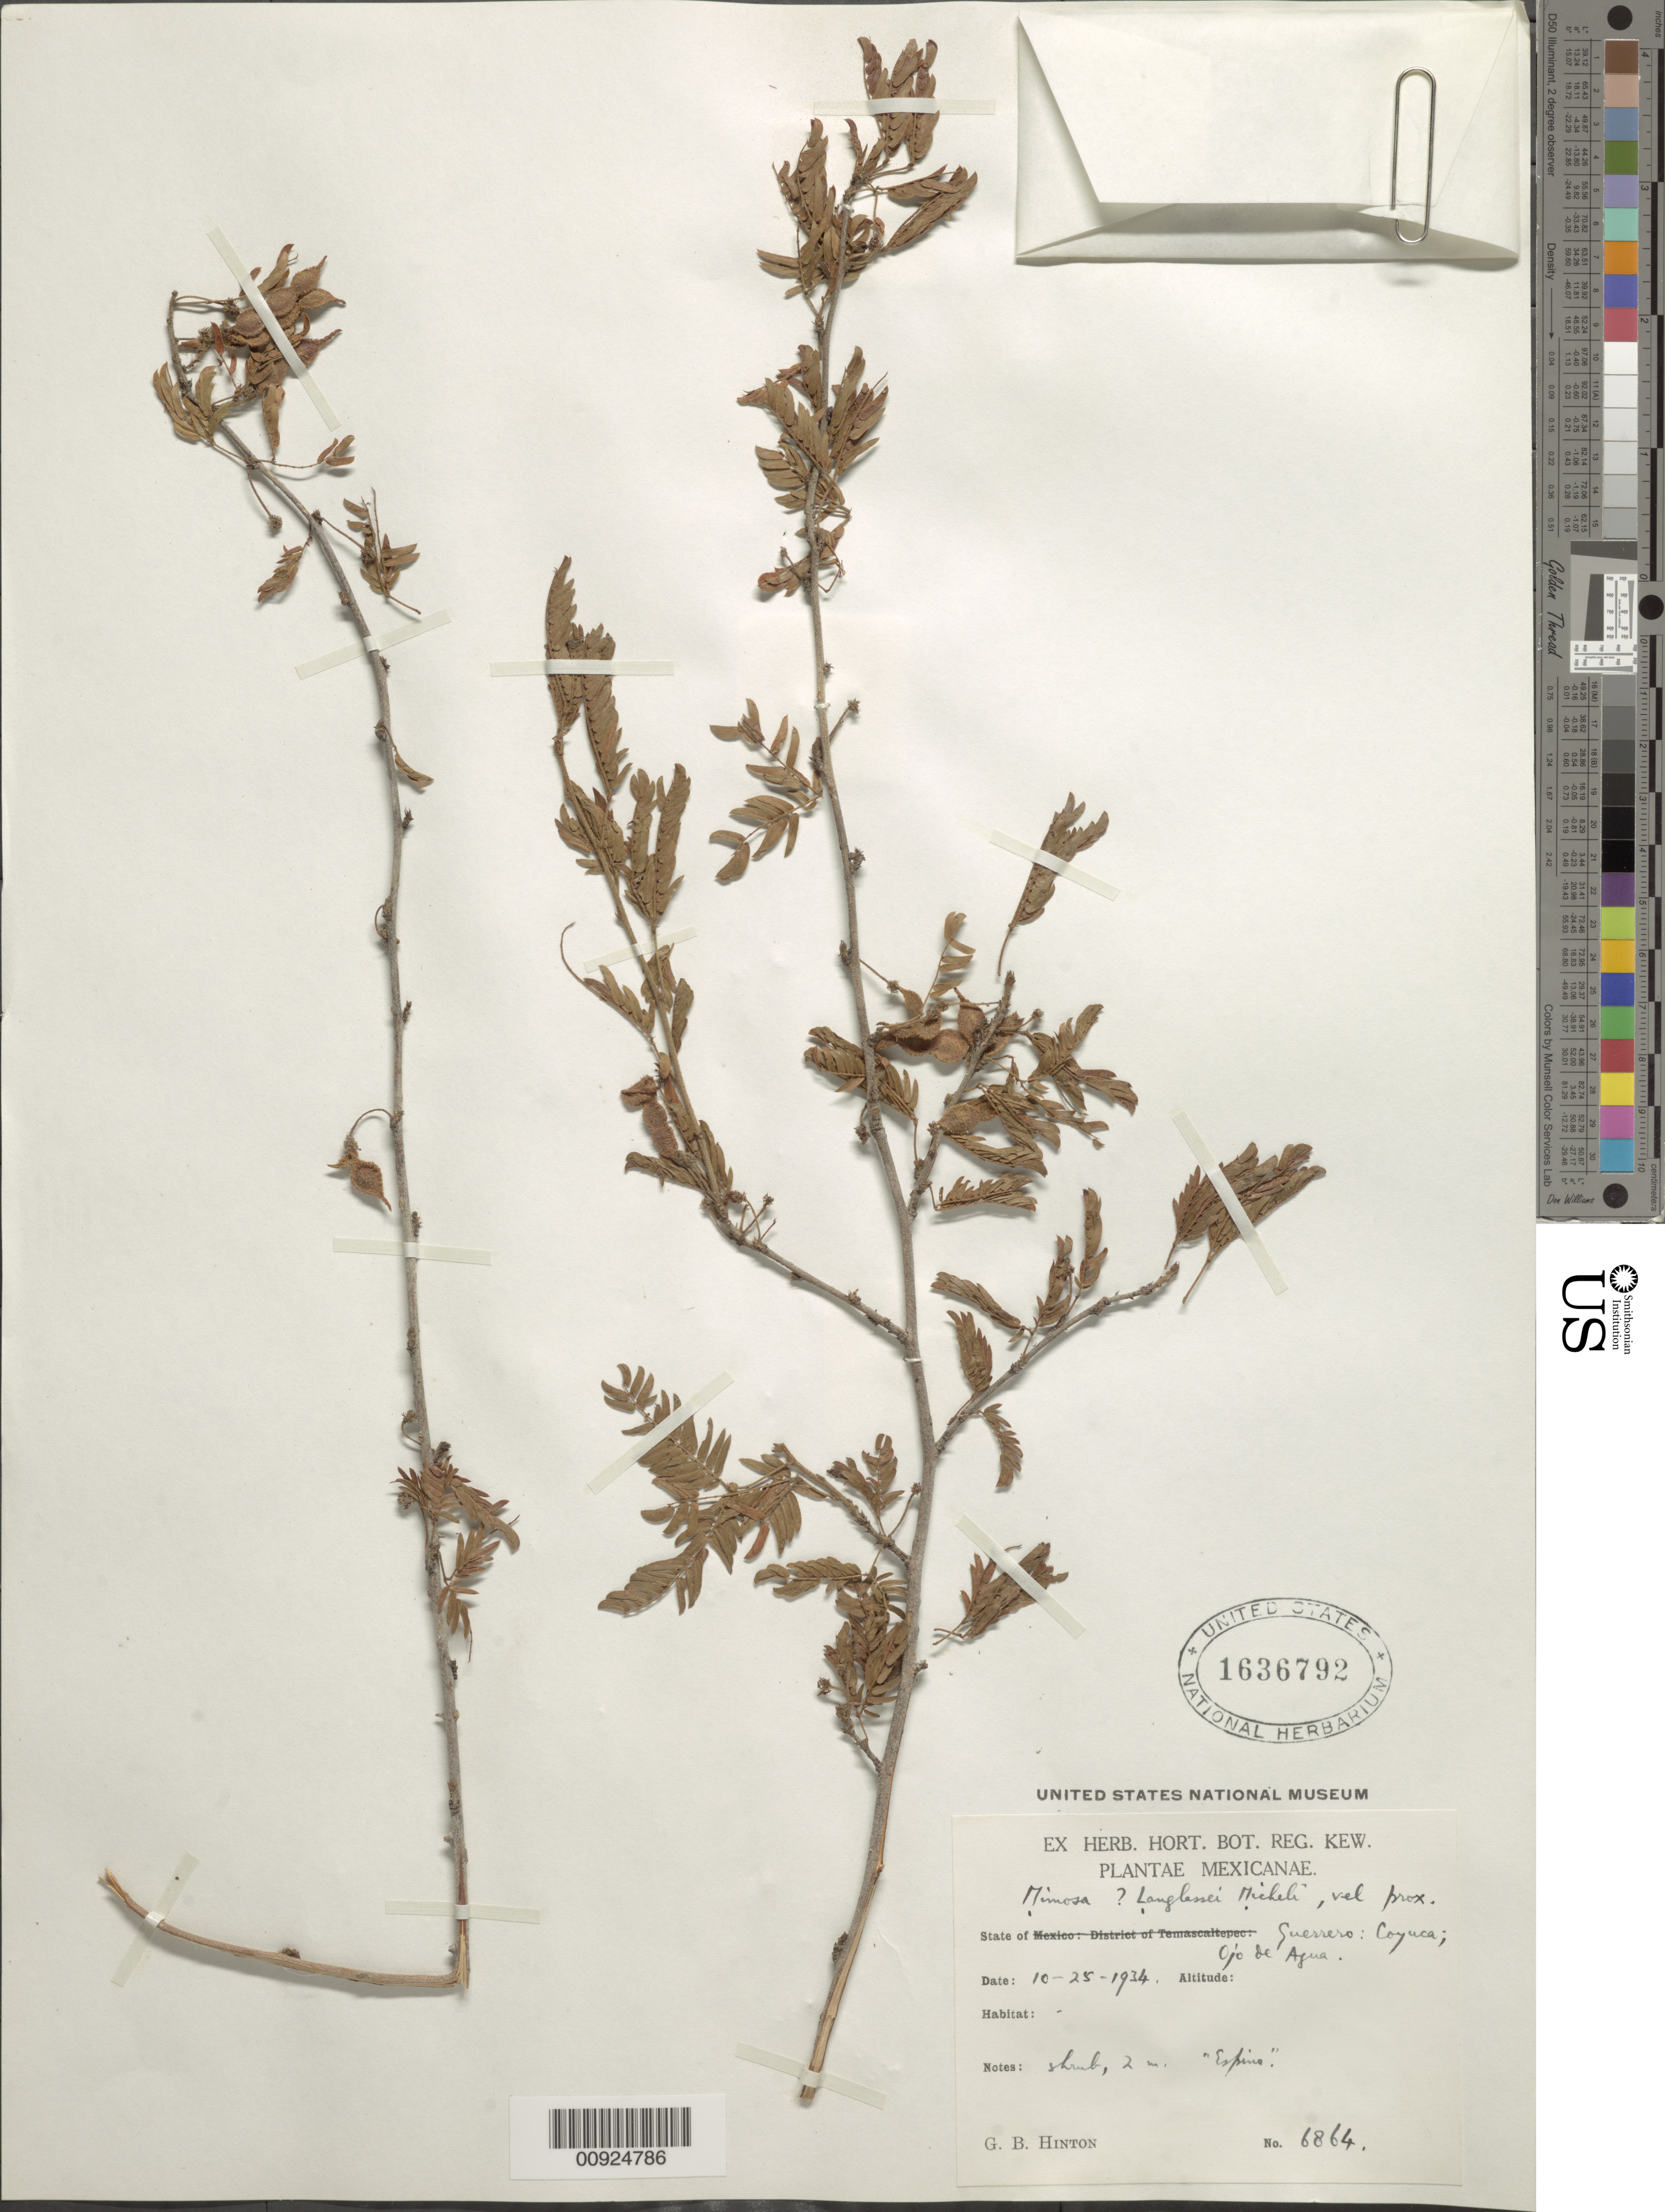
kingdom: Plantae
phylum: Tracheophyta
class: Magnoliopsida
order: Fabales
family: Fabaceae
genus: Mimosa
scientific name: Mimosa langlassei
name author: Micheli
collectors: G. B. Hinton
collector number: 6864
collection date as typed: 25 Oct 1934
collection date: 1934-10-25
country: Mexico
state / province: Guerrero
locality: State of Guerrero: Coyuca; Ojo de Agua.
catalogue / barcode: US 1636792